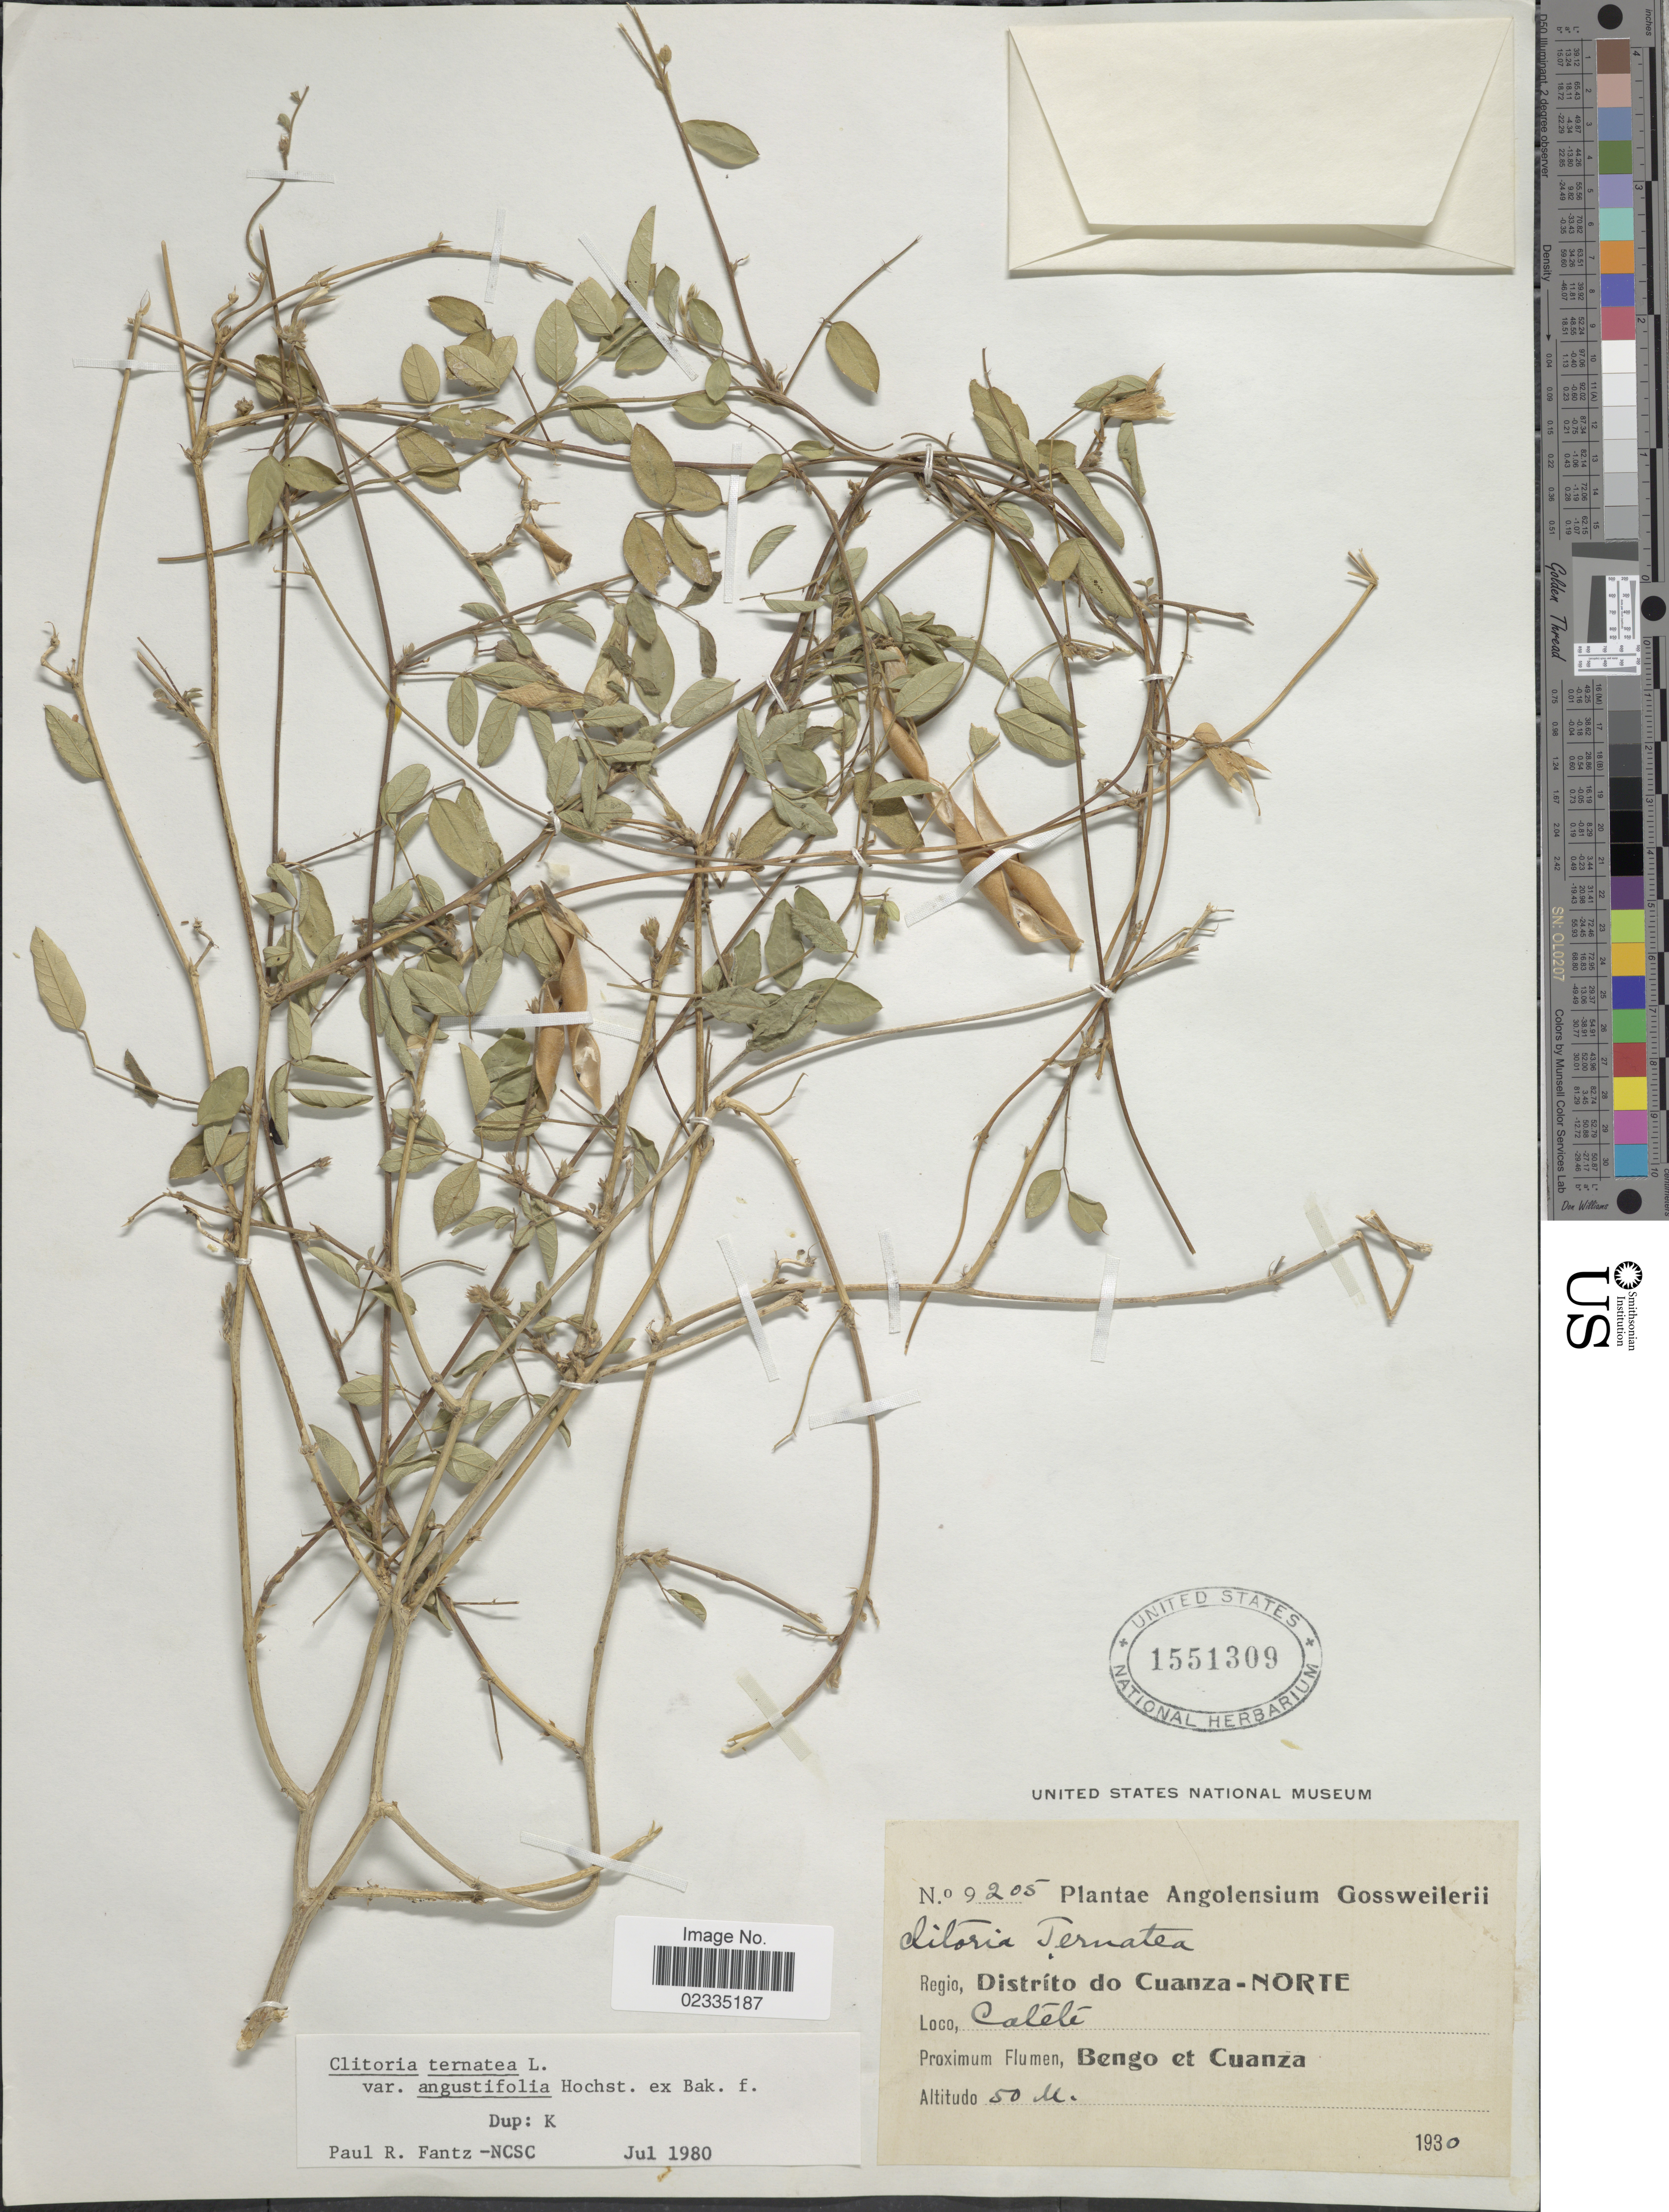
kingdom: Plantae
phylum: Tracheophyta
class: Magnoliopsida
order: Fabales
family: Fabaceae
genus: Clitoria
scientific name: Clitoria ternatea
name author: L.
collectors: -. Gossweiler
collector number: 9205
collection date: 1930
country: Angola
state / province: Cuanza Norte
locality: Regio, Distríto do Cuanza-Norte, Calélé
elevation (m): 50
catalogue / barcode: US 1551309